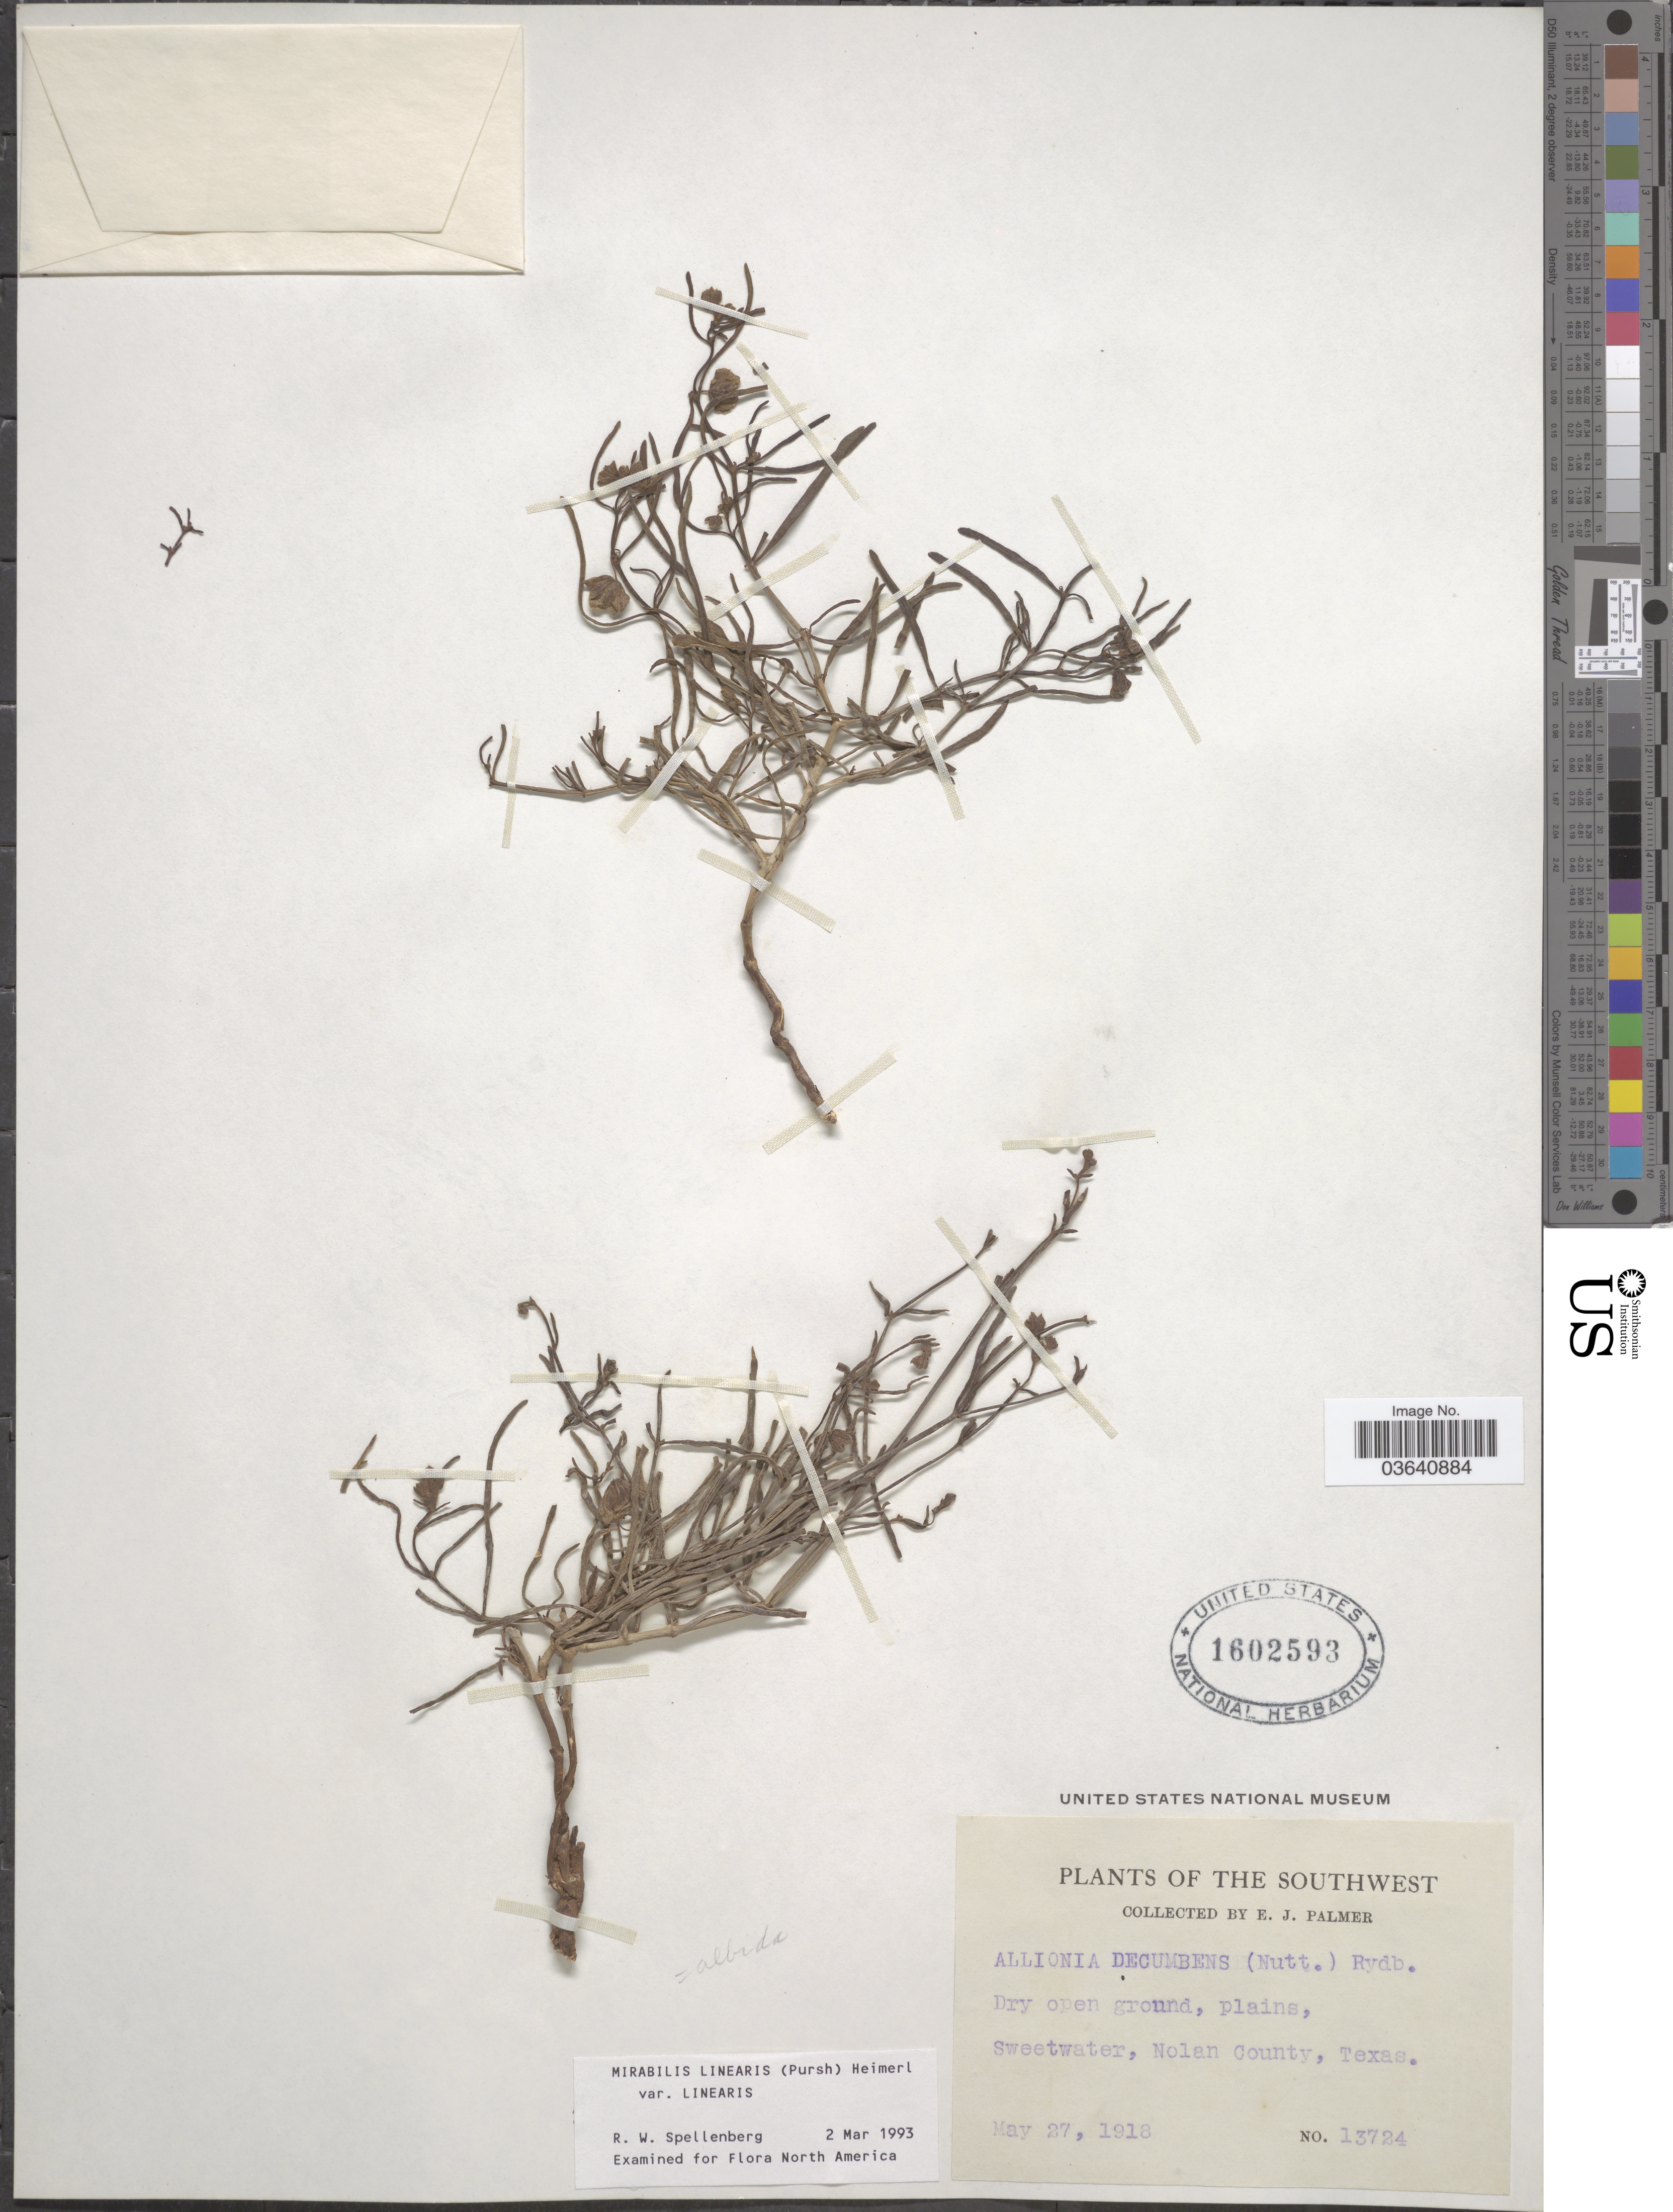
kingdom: Plantae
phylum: Tracheophyta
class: Magnoliopsida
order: Caryophyllales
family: Nyctaginaceae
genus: Mirabilis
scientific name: Mirabilis linearis var. linearis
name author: (Pursh) Heimerl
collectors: E. J. Palmer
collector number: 13724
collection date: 1918-05-27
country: United States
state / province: Texas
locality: Southwest, Sweetwater, Nolan County.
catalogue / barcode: US 1602593